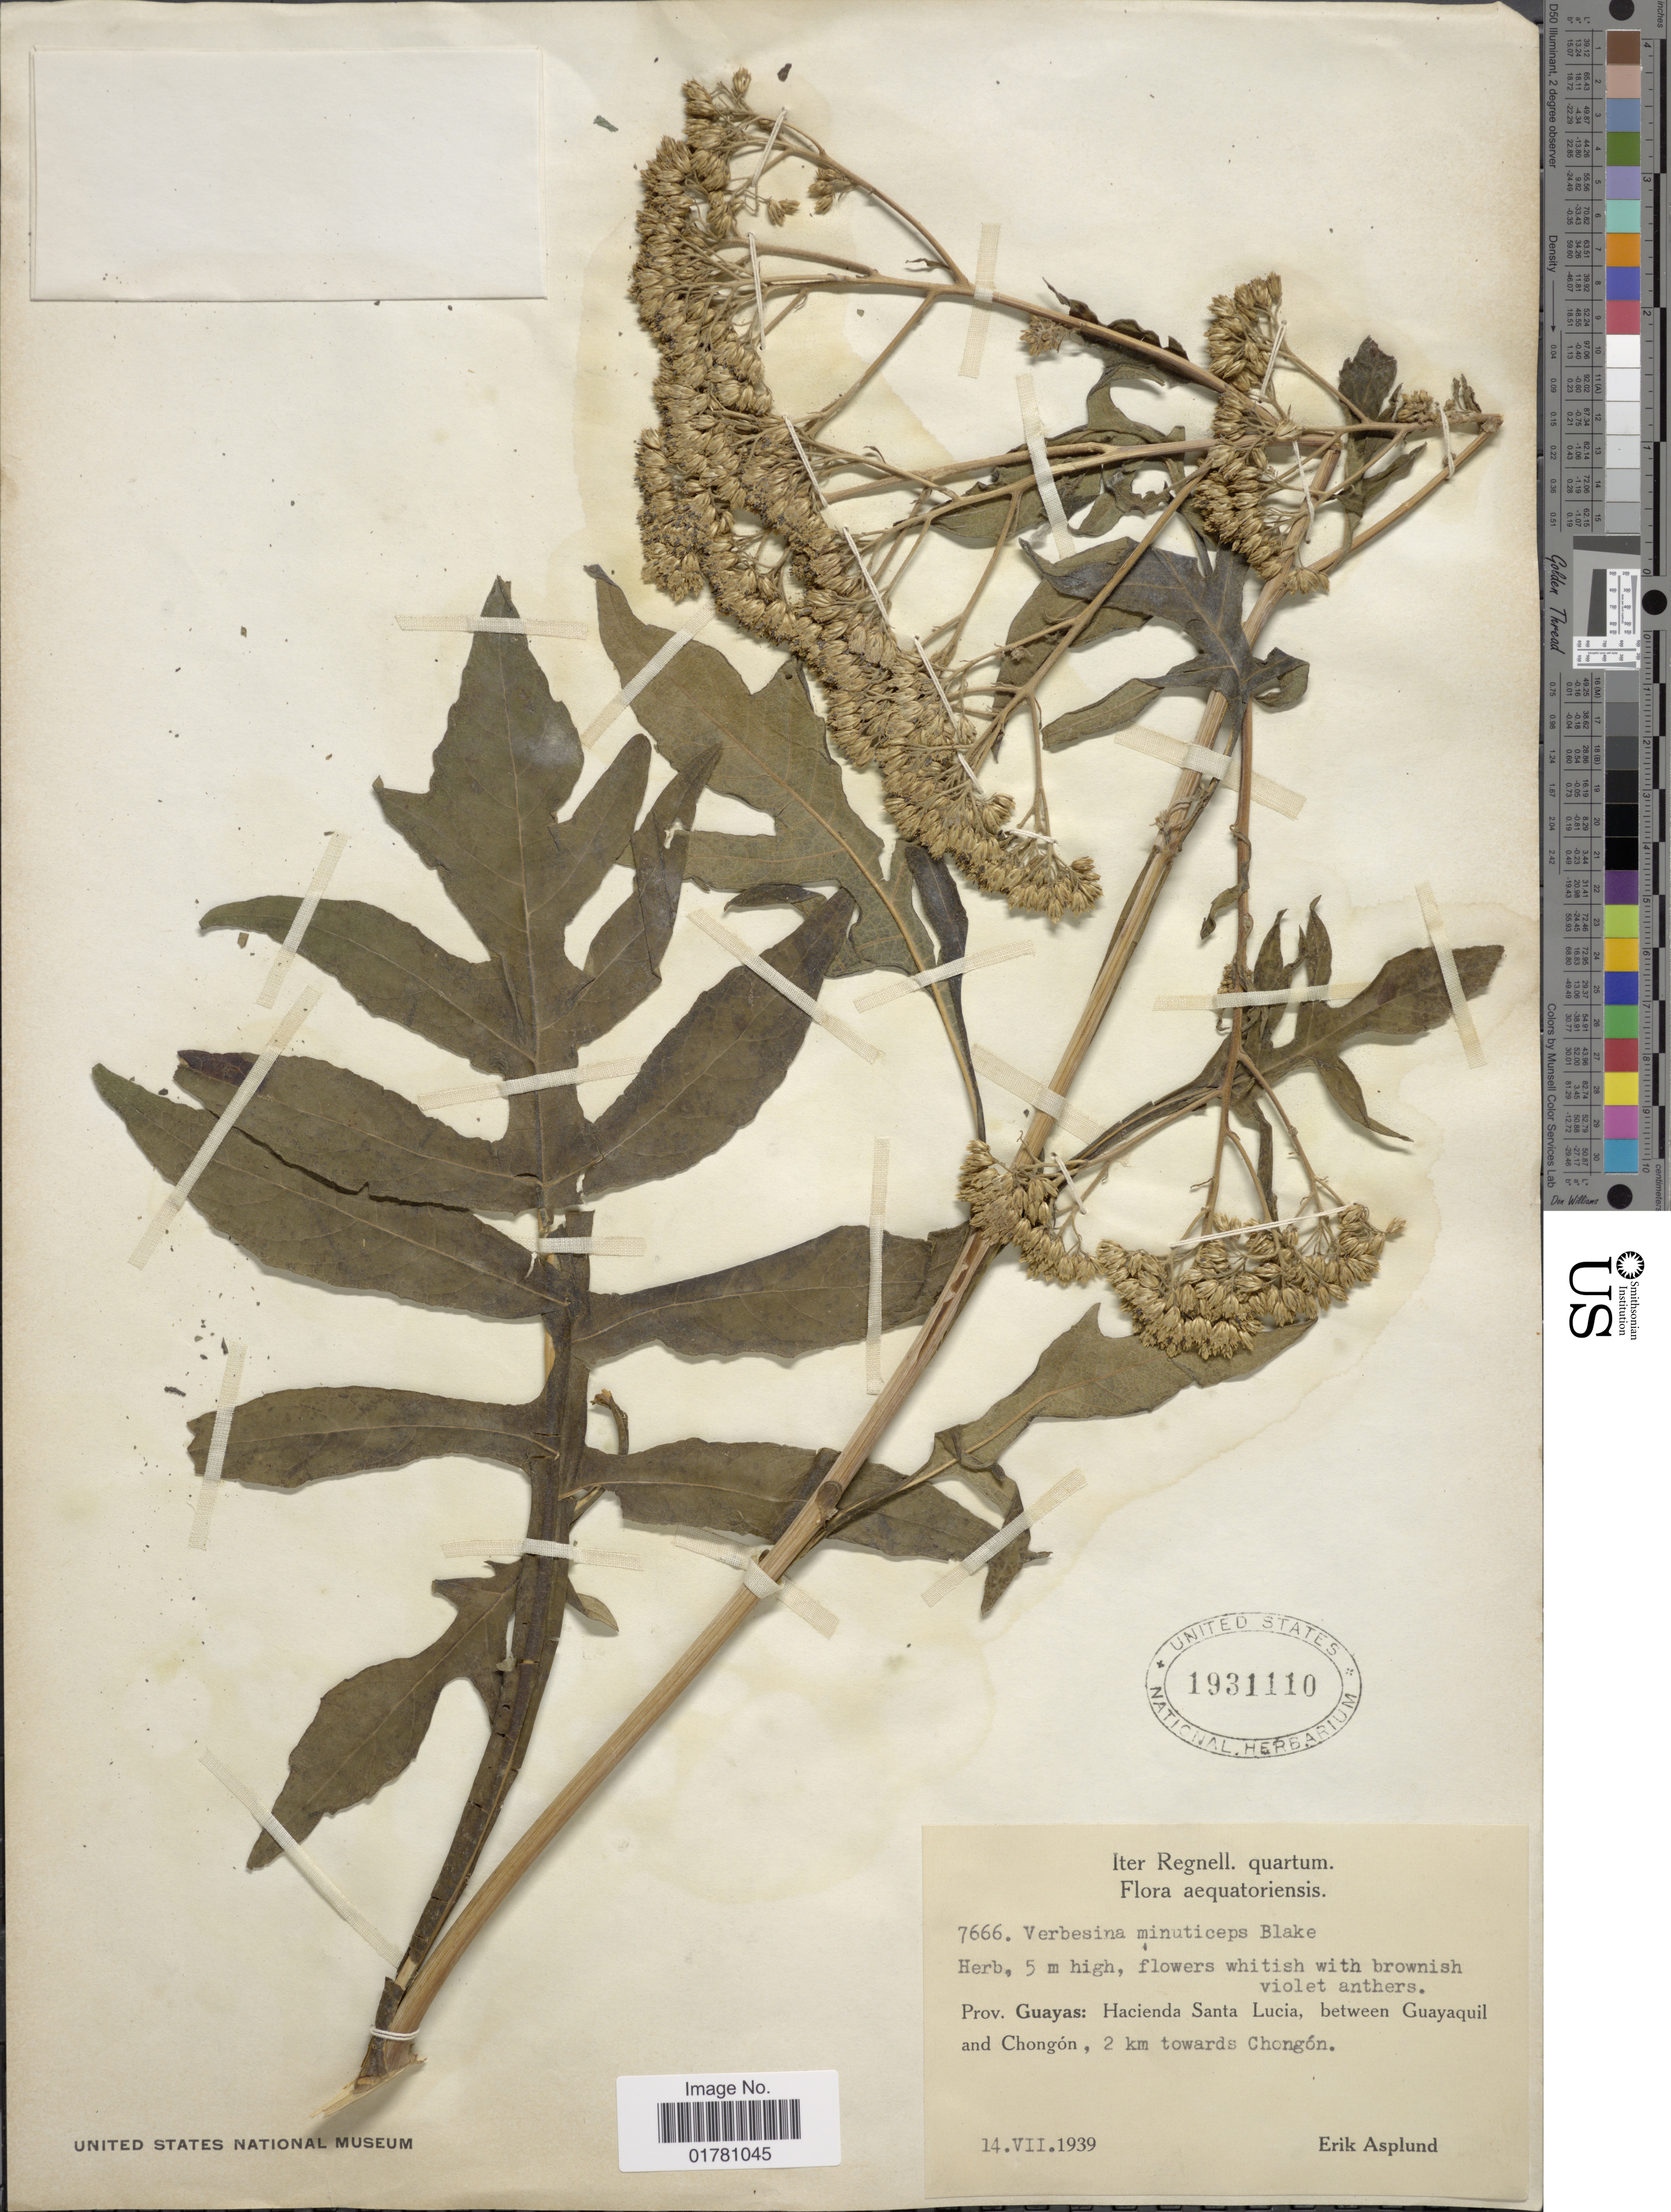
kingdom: Plantae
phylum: Tracheophyta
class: Magnoliopsida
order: Asterales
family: Asteraceae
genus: Verbesina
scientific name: Verbesina minuticeps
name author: S.F. Blake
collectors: E. Asplund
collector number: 7666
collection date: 1939-07-14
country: Ecuador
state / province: Guayas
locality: Hacienda Santa Lucia, between Guayaquil and Chongón, 2 km towards Chongón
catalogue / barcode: US 1931110